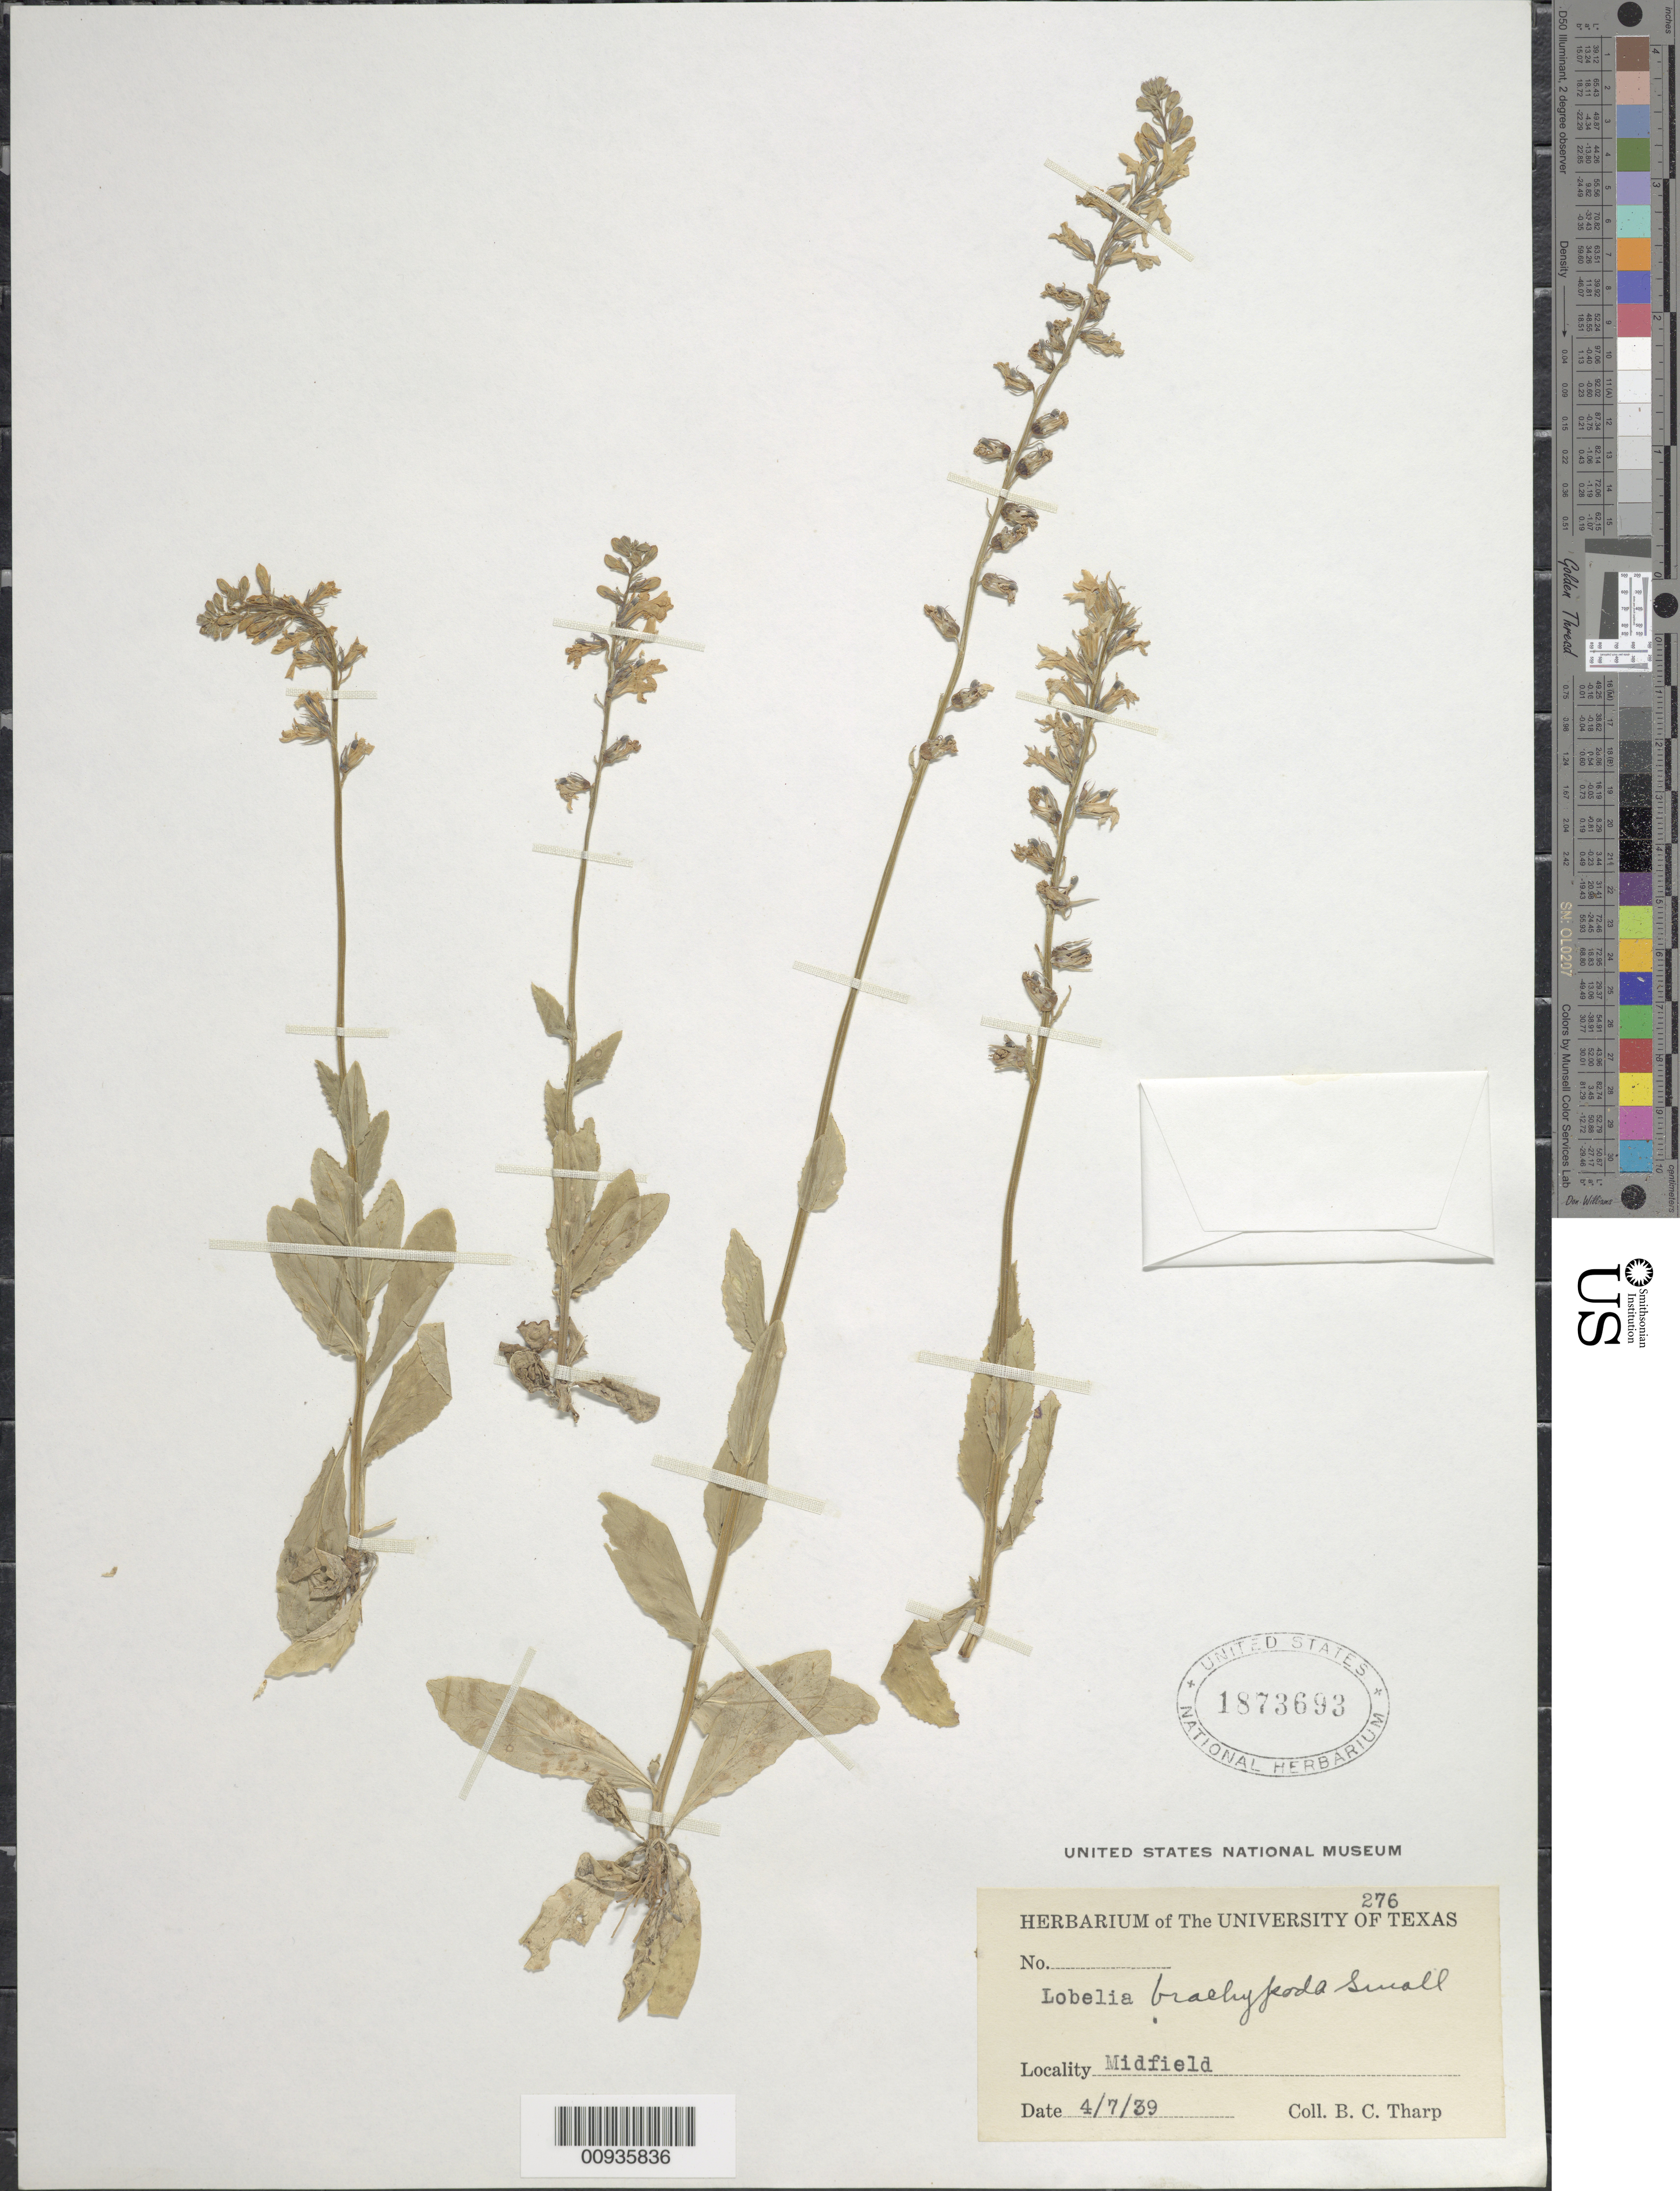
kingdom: Plantae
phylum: Tracheophyta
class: Magnoliopsida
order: Asterales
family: Campanulaceae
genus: Lobelia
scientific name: Lobelia brachypoda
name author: (A. Gray) Small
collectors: B. C. Tharp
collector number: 276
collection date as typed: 4/7/39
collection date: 1939-04-07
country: United States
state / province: Texas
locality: Midfield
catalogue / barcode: US 187693